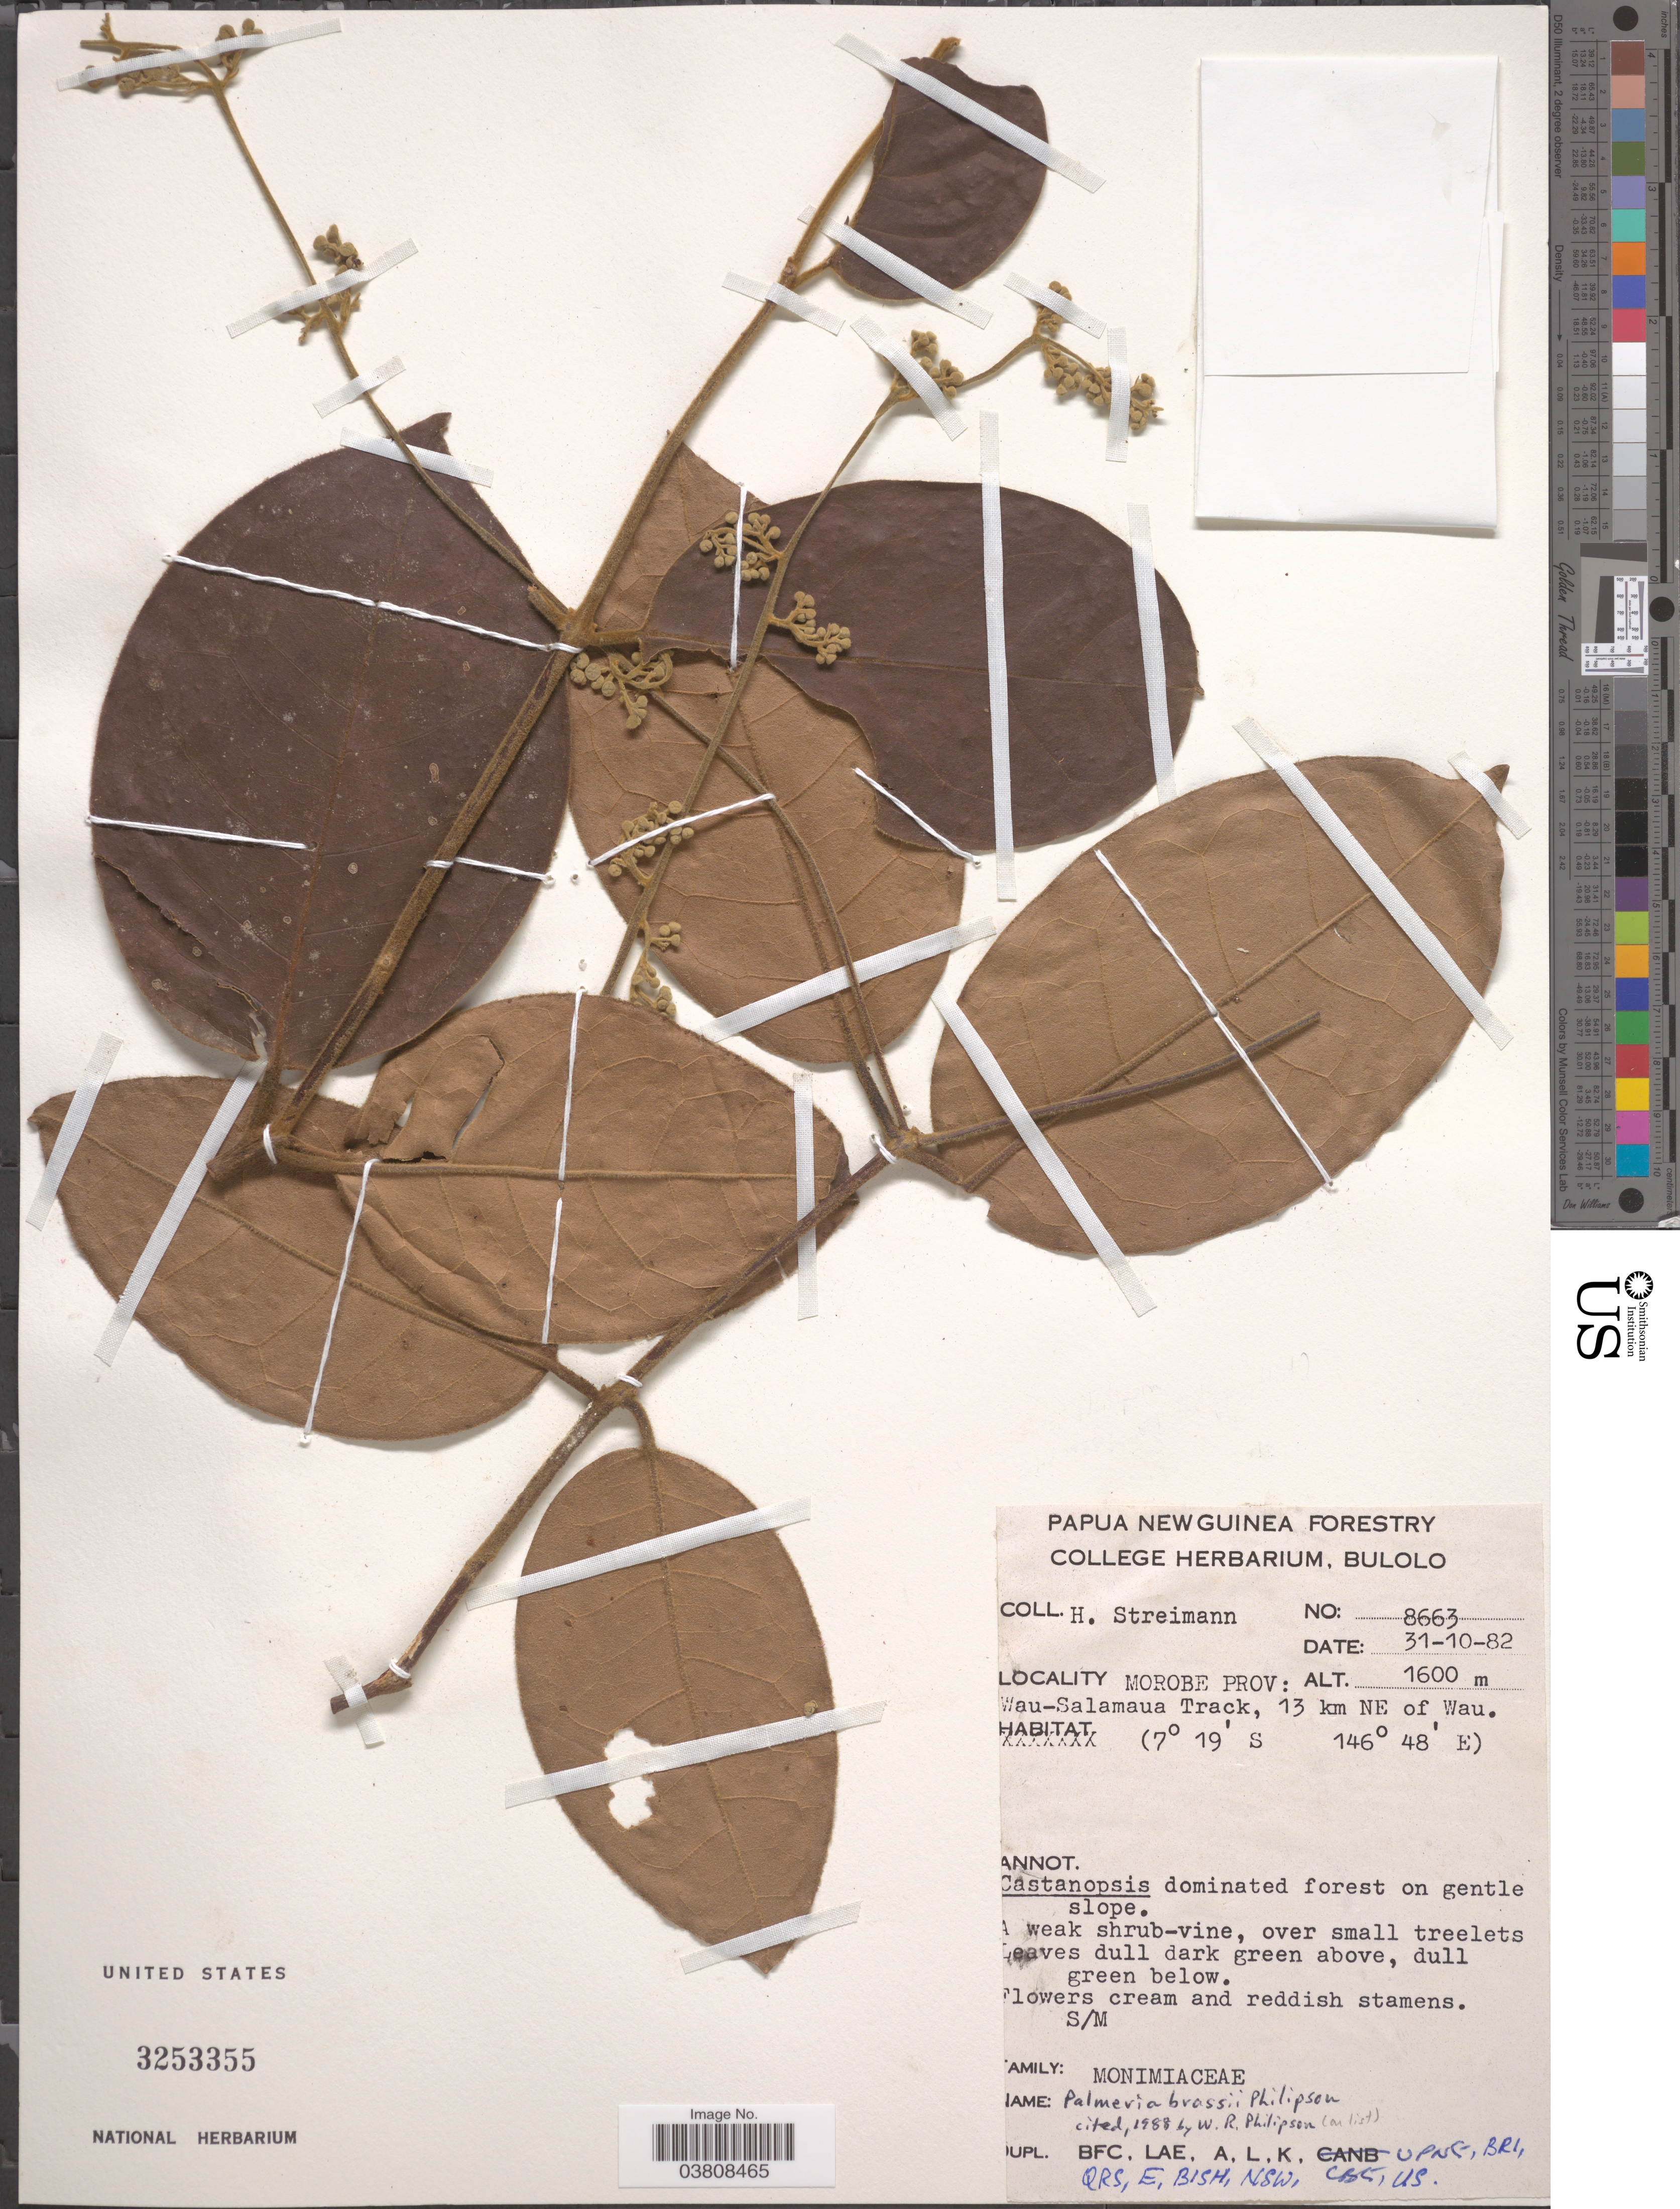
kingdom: Plantae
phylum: Tracheophyta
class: Magnoliopsida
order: Laurales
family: Monimiaceae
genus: Palmeria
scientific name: Palmeria brassii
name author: Philipson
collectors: H. Streimann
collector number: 8663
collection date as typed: Transcribed d/m/y: 31/10/82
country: Papua New Guinea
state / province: Morobe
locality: Wau-Salamaua Track, 13 km NE of Wau.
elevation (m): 1600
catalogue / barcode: US 3253355